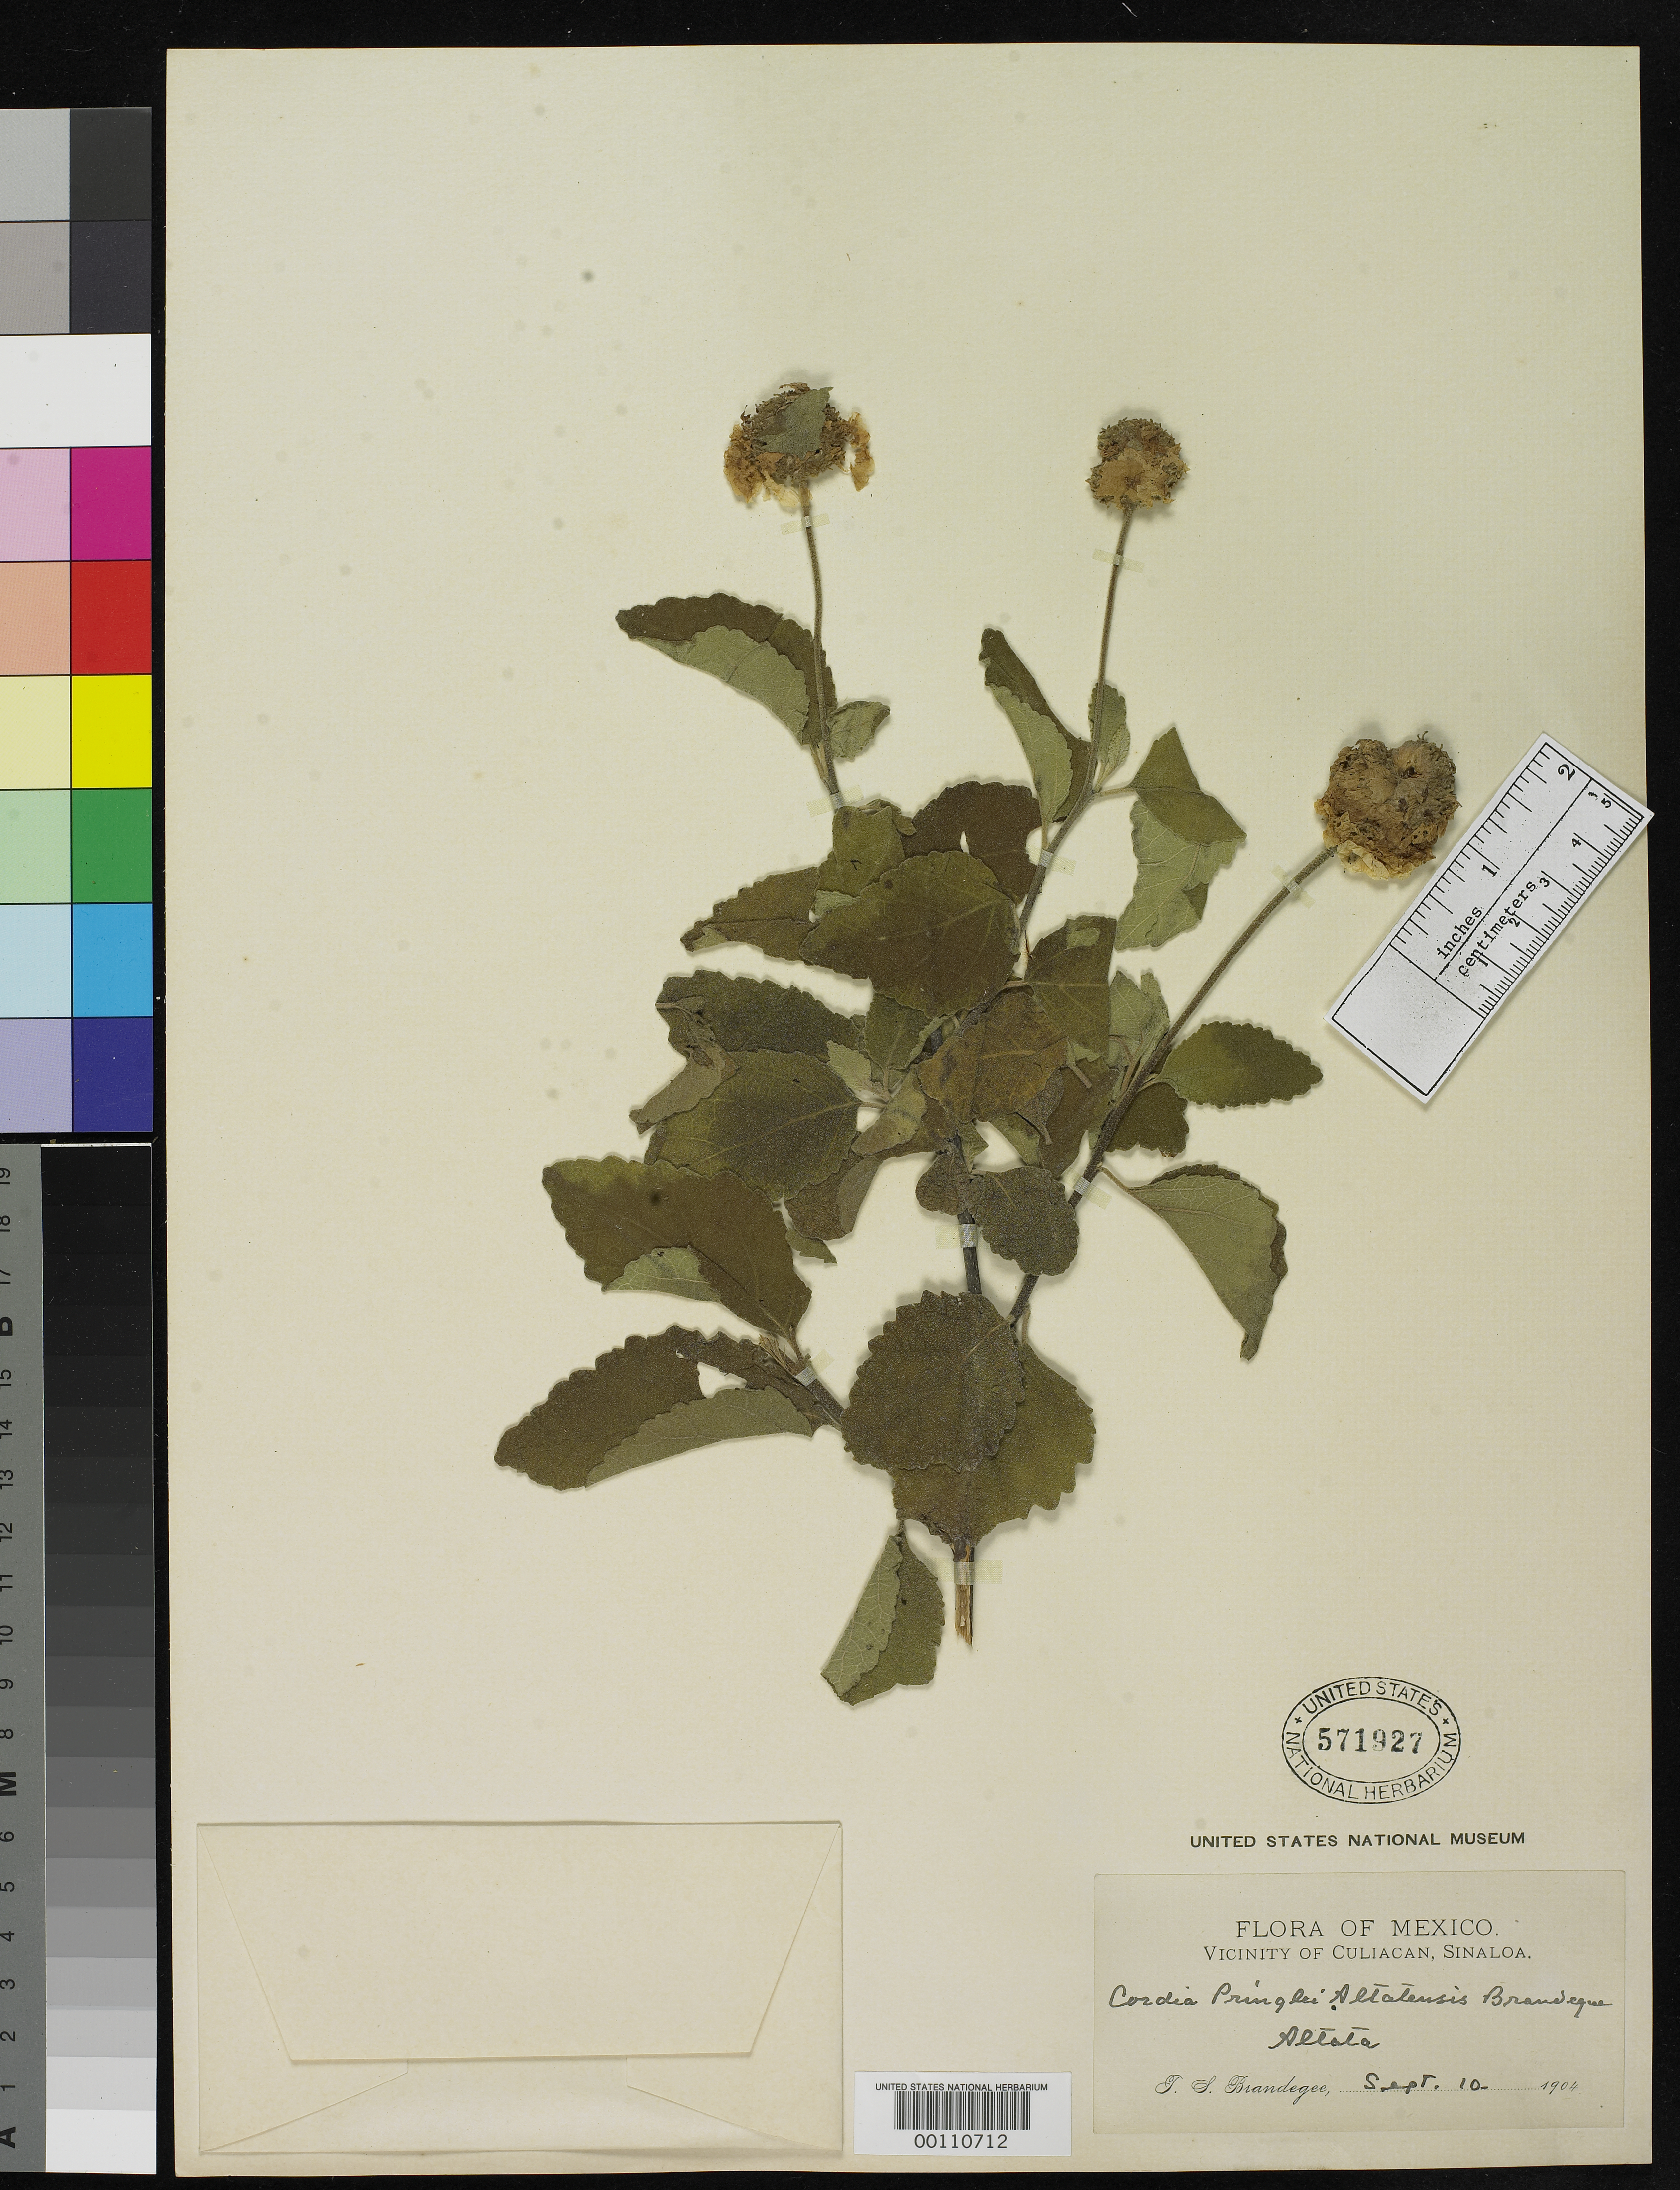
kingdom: Plantae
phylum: Tracheophyta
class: Magnoliopsida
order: Boraginales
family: Cordiaceae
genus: Cordia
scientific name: Cordia pringlei var. altatensis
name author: Brandegee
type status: Type Collection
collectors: T. S. Brandegee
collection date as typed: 10 Sep 1904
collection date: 1904-09-10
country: Mexico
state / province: Sinaloa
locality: Yerba Buena, near Altata.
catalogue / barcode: US 571927